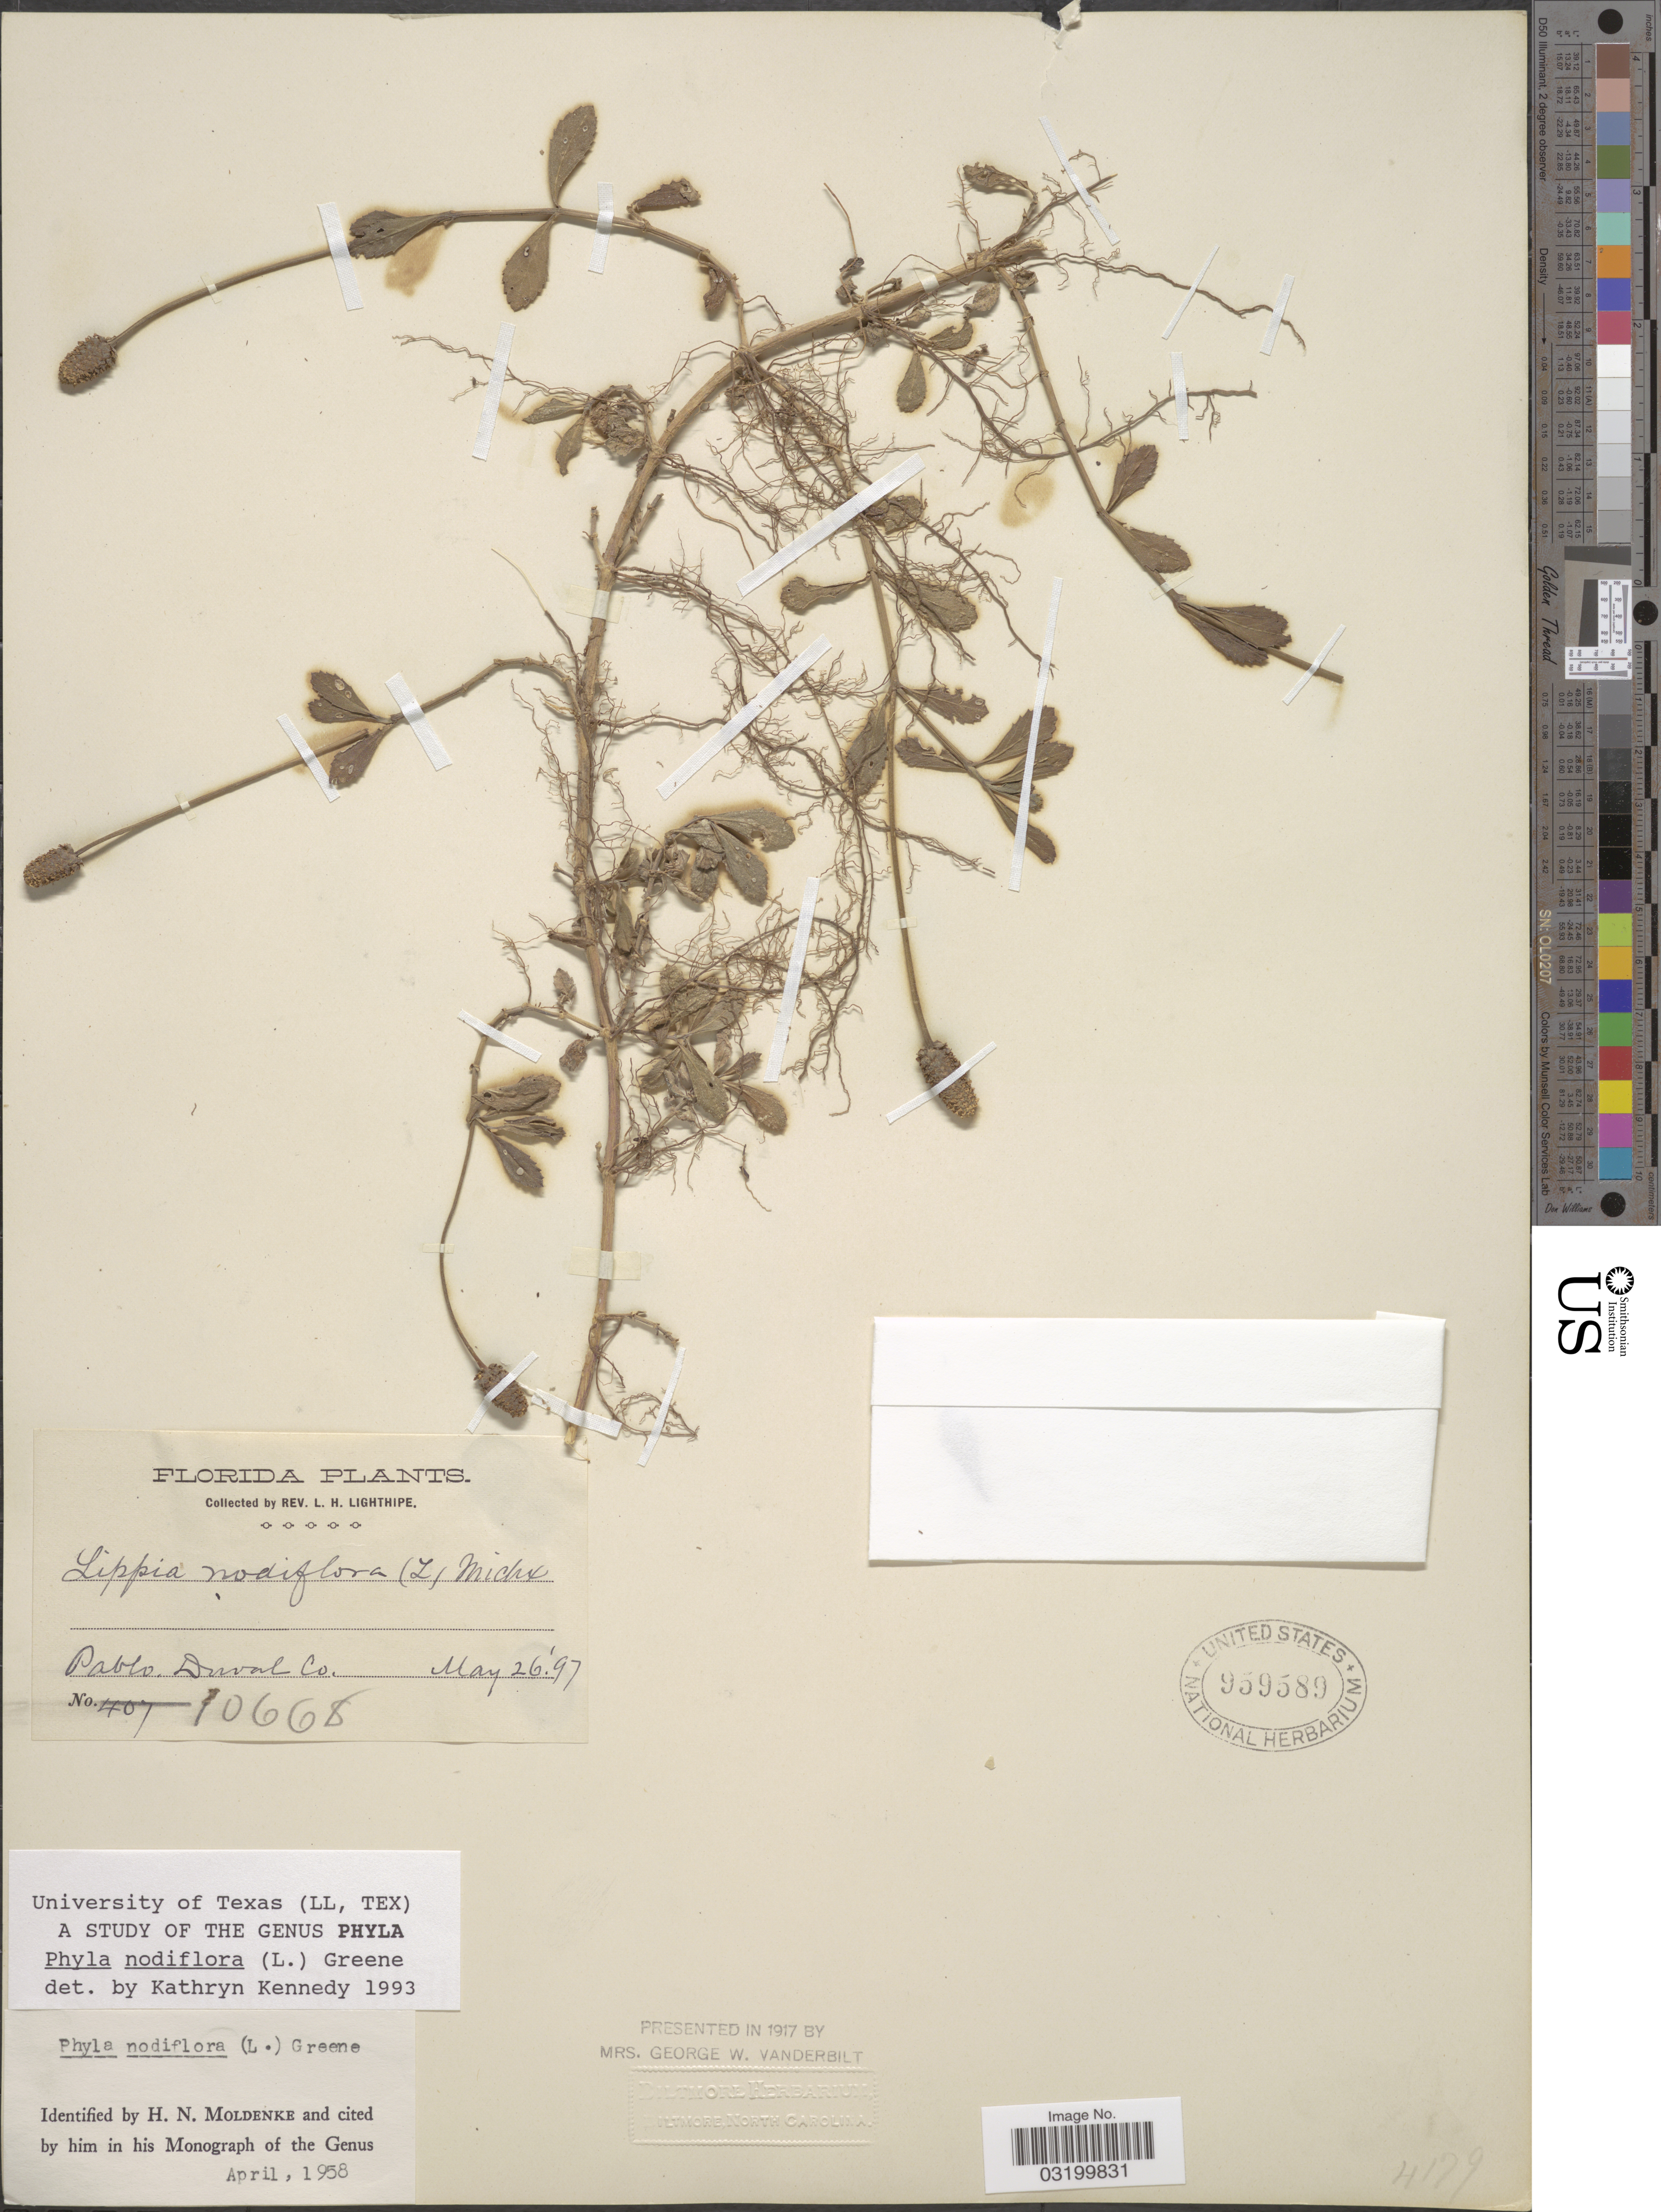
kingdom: Plantae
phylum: Tracheophyta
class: Magnoliopsida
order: Lamiales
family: Verbenaceae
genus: Phyla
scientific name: Phyla nodiflora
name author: (L.) Greene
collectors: Rev. L. H. Lighthipe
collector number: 10668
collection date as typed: Transcribed d/m/y: 26/5/97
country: United States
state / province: Florida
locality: Pablo Duval Co.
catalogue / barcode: US 959589